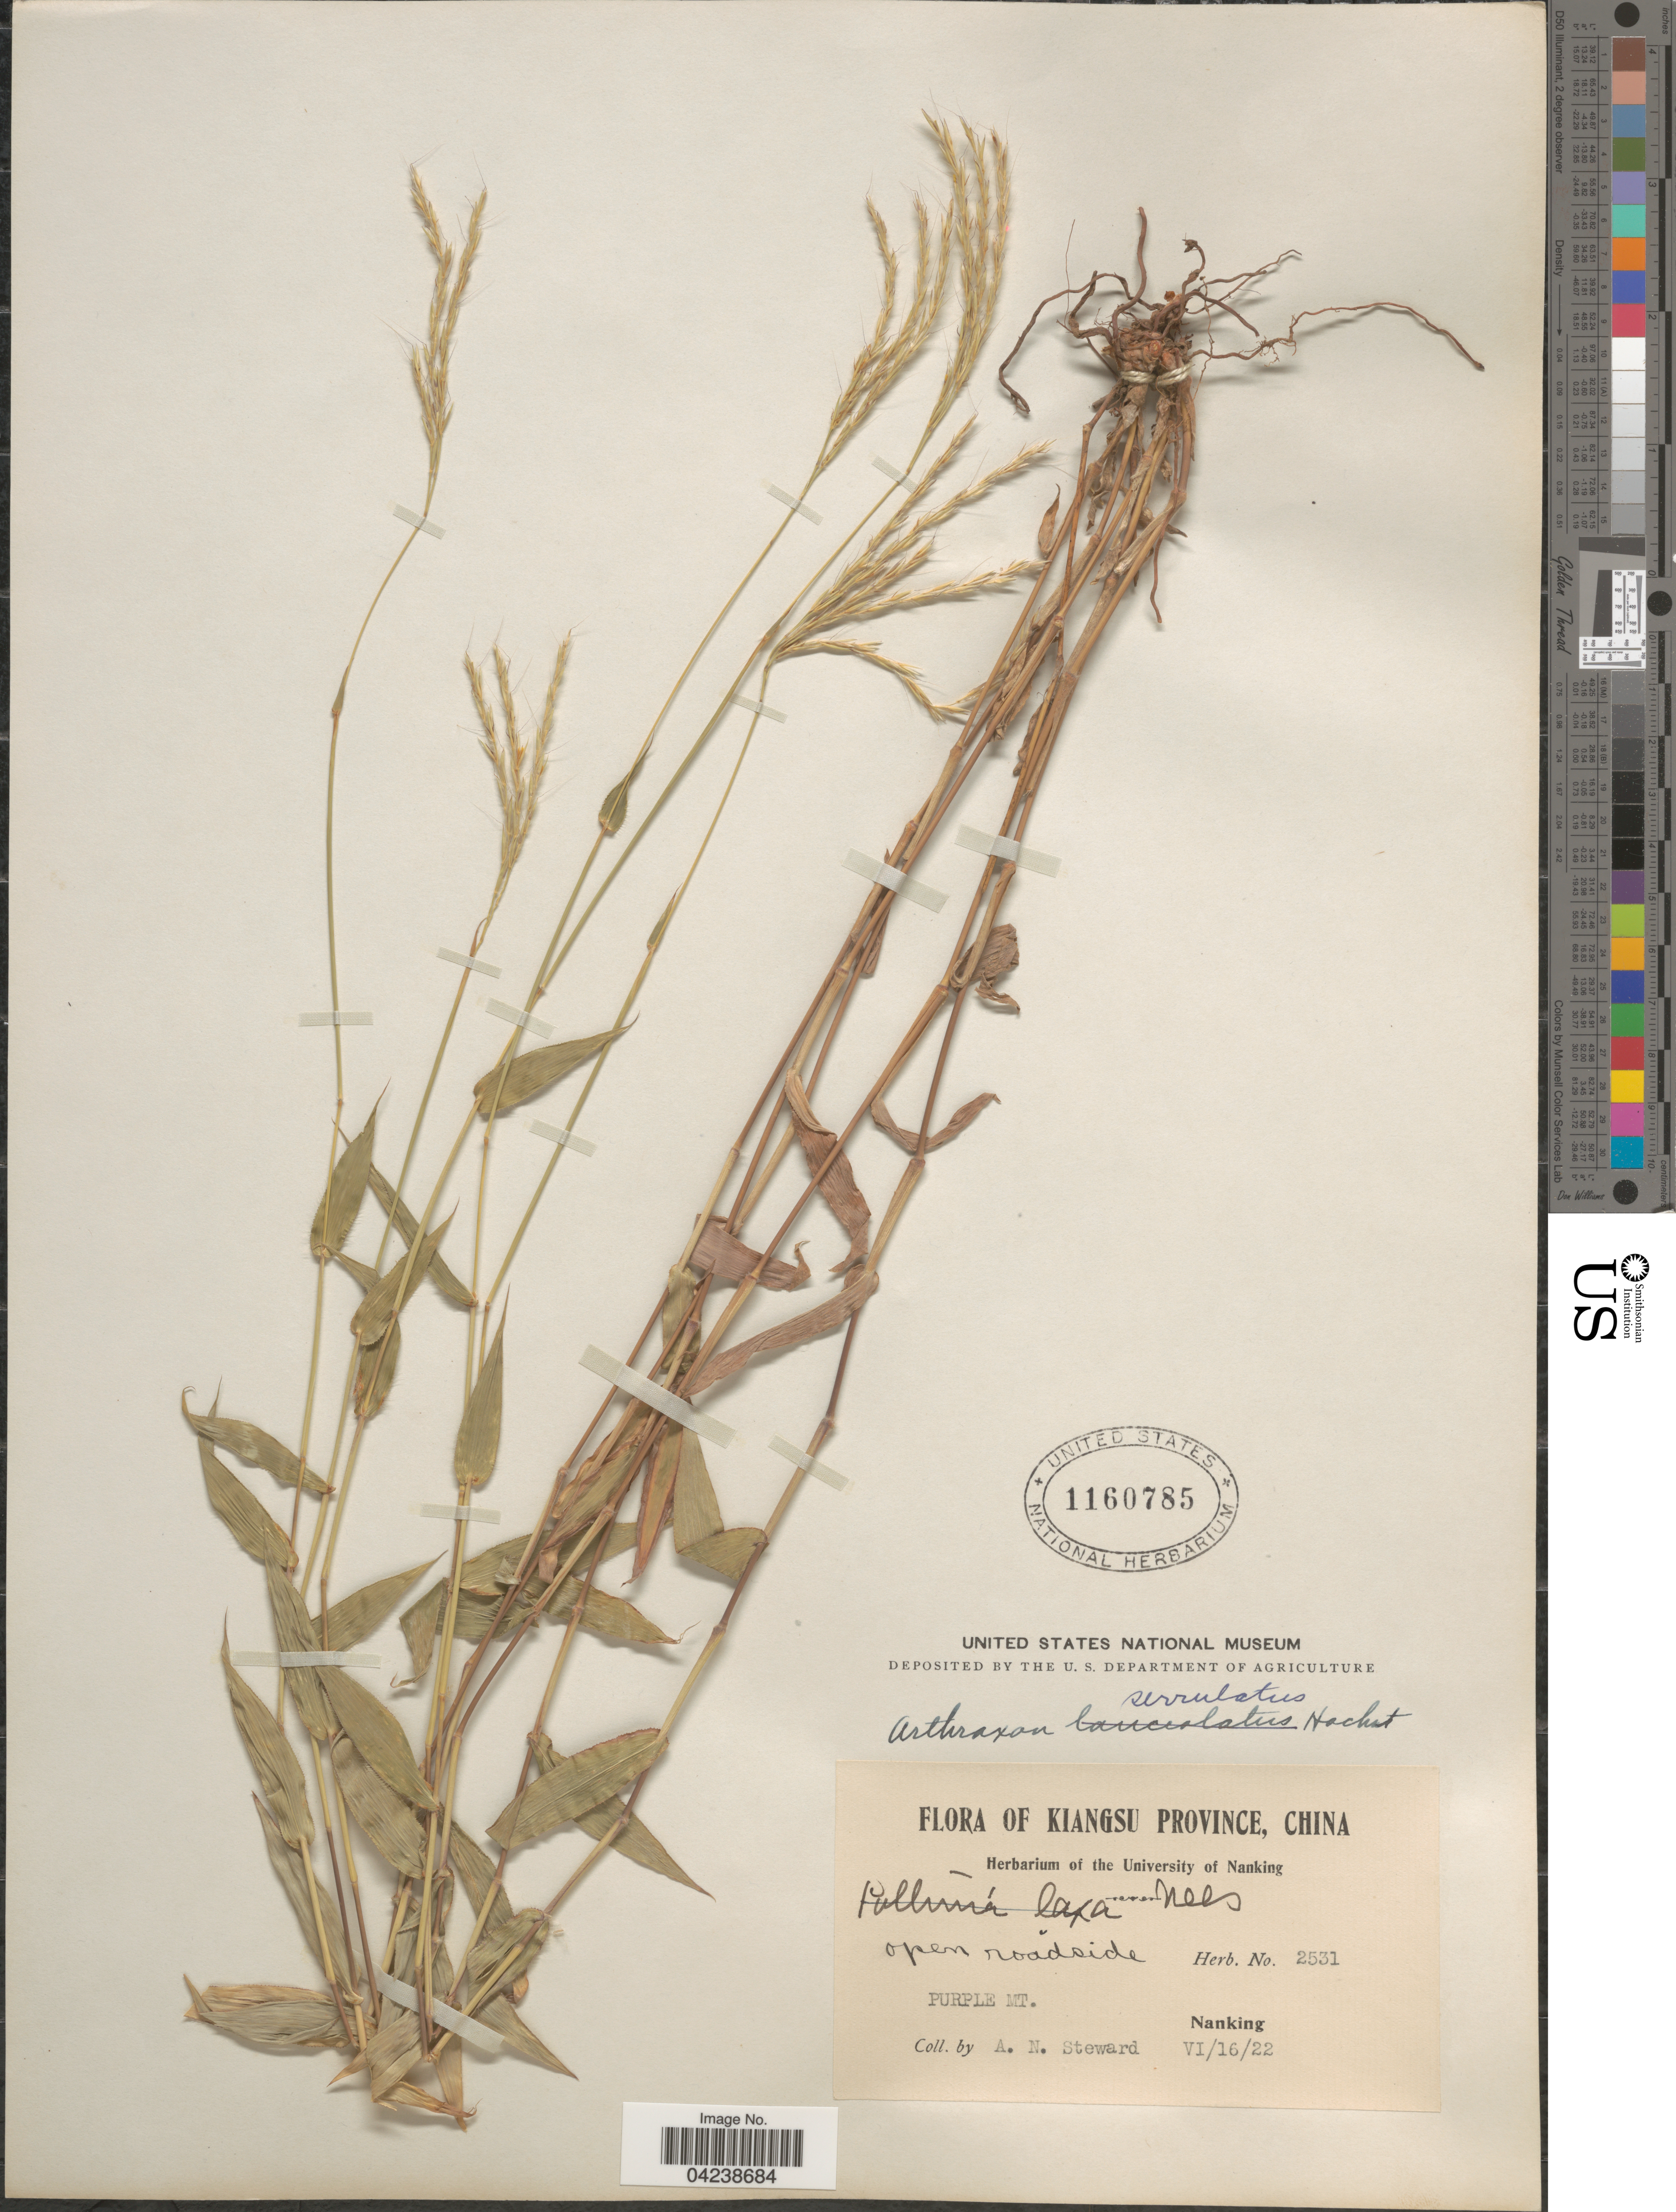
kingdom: Plantae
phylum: Tracheophyta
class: Liliopsida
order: Poales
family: Poaceae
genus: Arthraxon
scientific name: Arthraxon prionodes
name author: (Steud.) Dandy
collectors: A. N. Steward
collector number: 2531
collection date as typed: Transcribed d/m/y: 16/4/22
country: China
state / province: Jiangsu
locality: Kiangsu Province. Purple Mt. Nanking.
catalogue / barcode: US 1160785